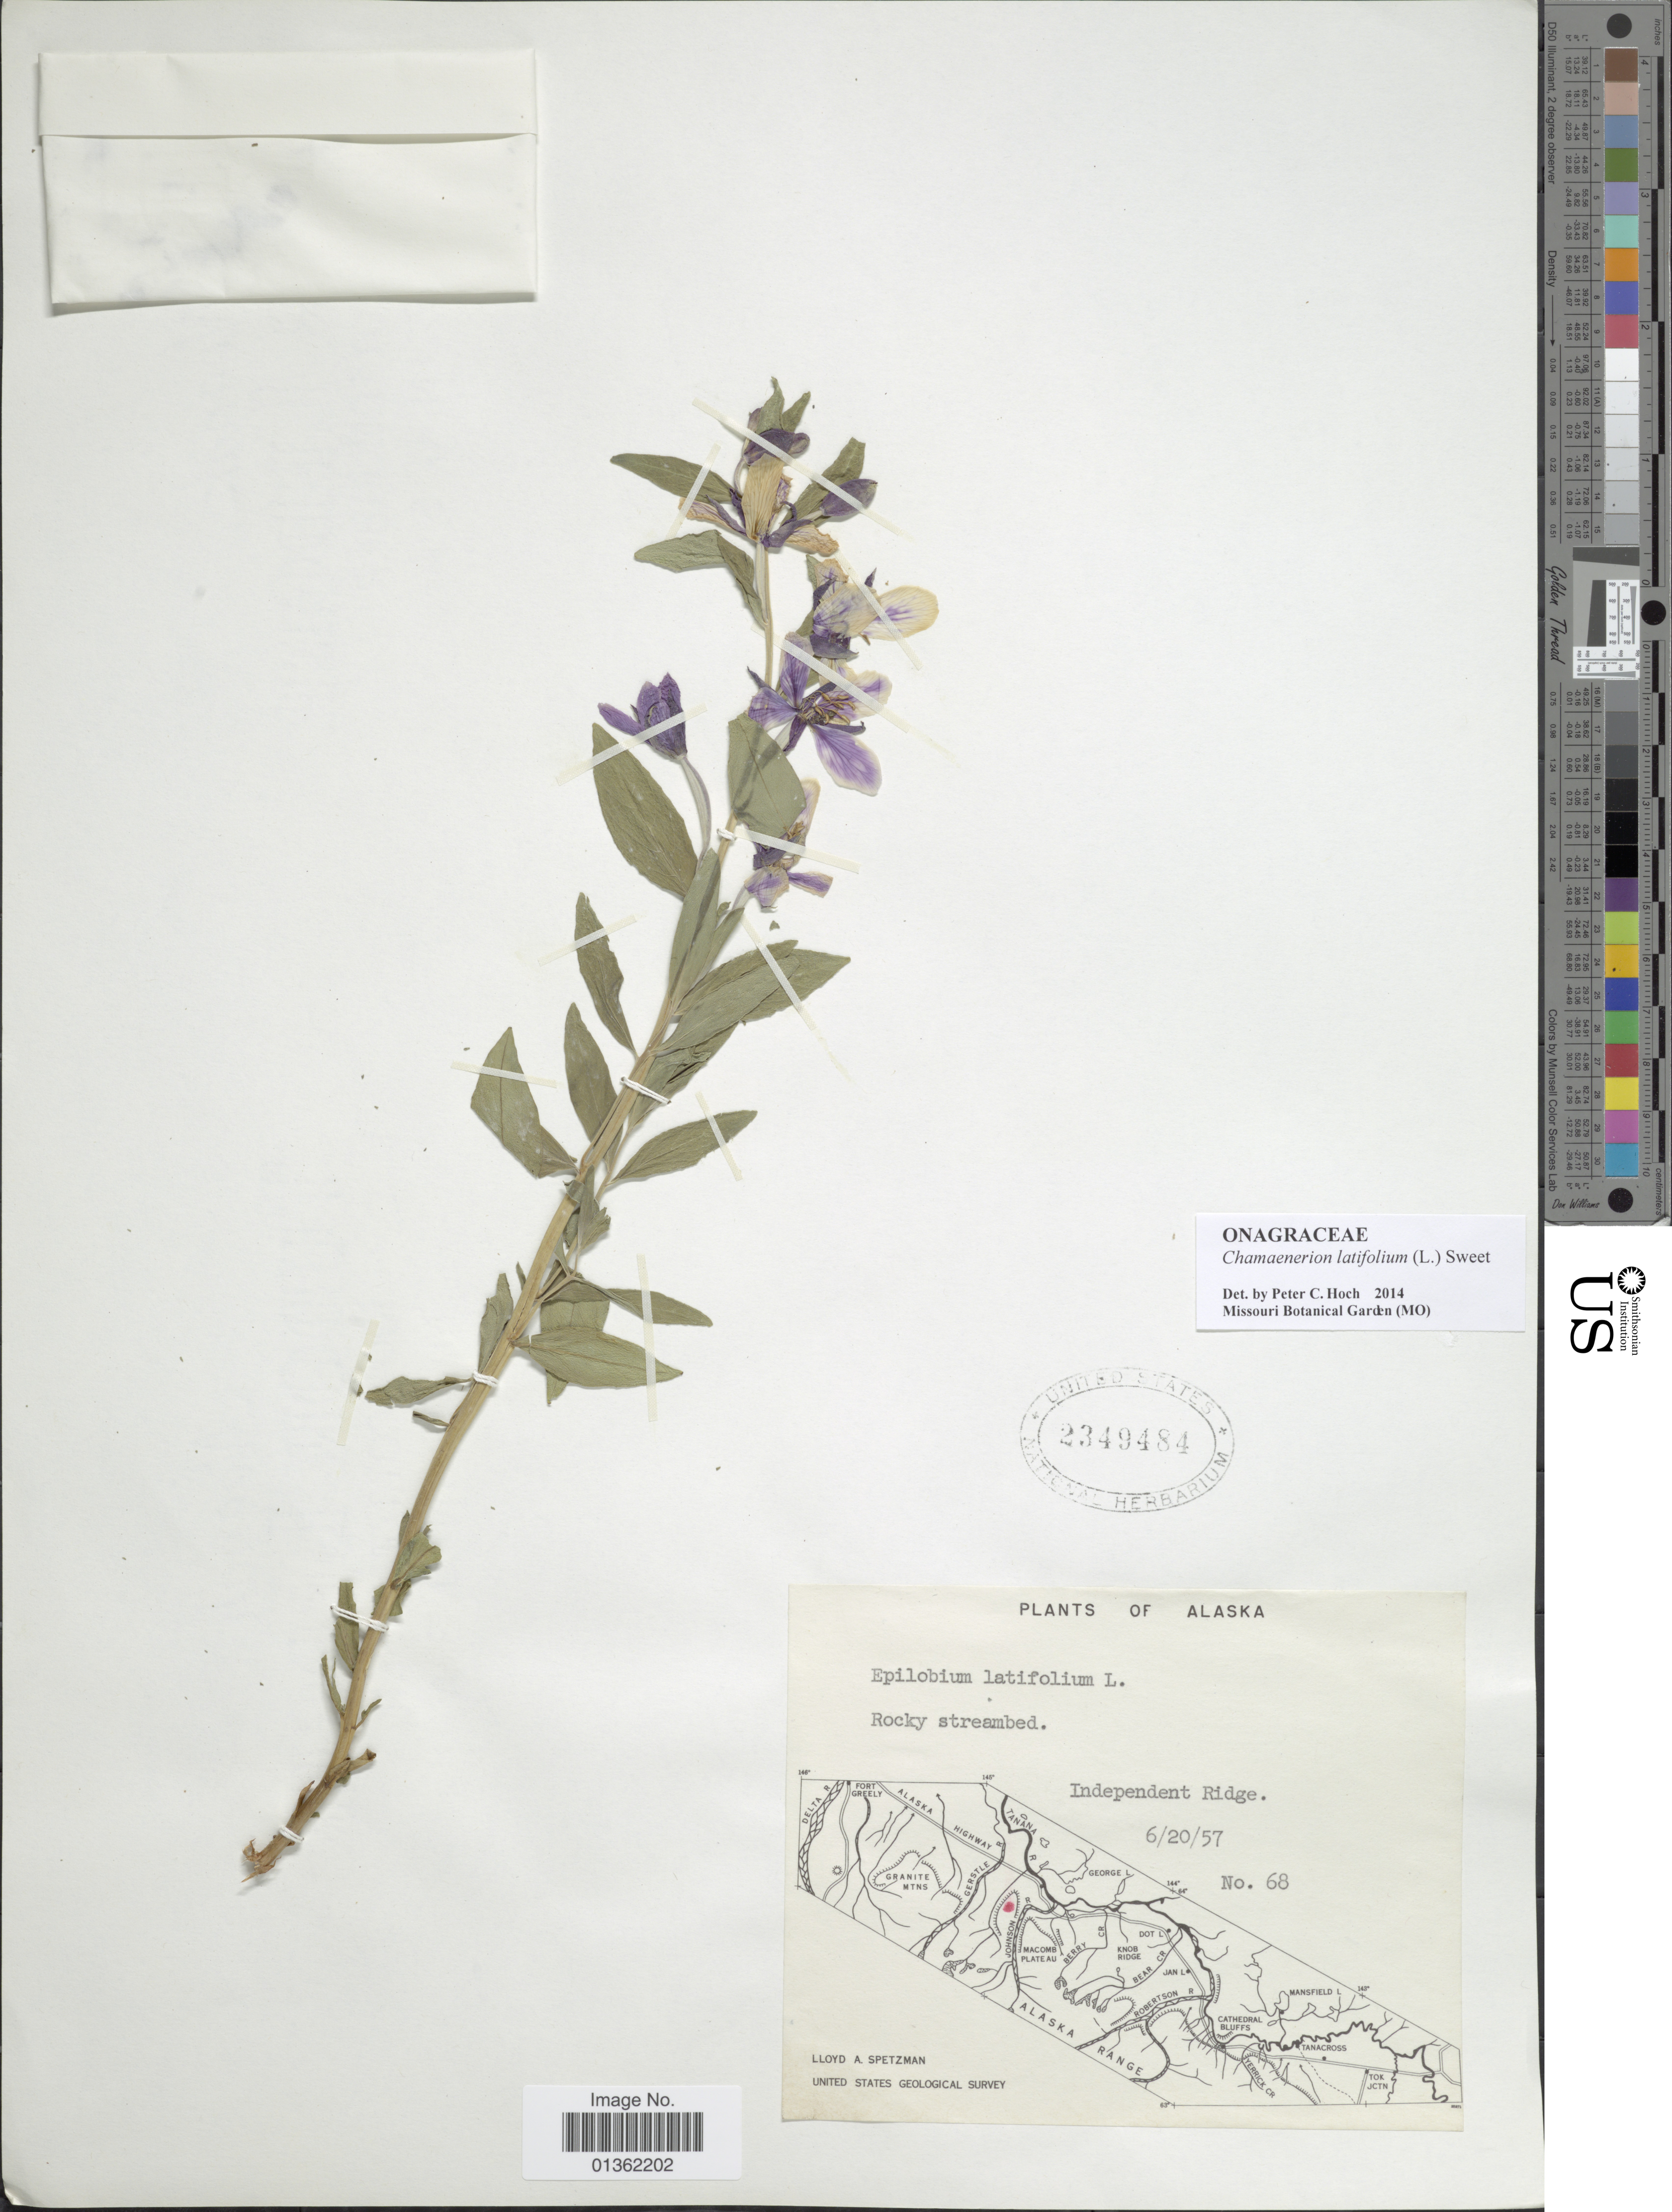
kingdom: Plantae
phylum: Tracheophyta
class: Magnoliopsida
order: Myrtales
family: Onagraceae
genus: Chamaenerion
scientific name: Chamaenerion latifolium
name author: (L.) Th. Fr. & Lange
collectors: L. Spetzman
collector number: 68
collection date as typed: Transcribed d/m/y: 20/6/57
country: United States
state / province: Alaska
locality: Independent Ridge.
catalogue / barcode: US 2349484